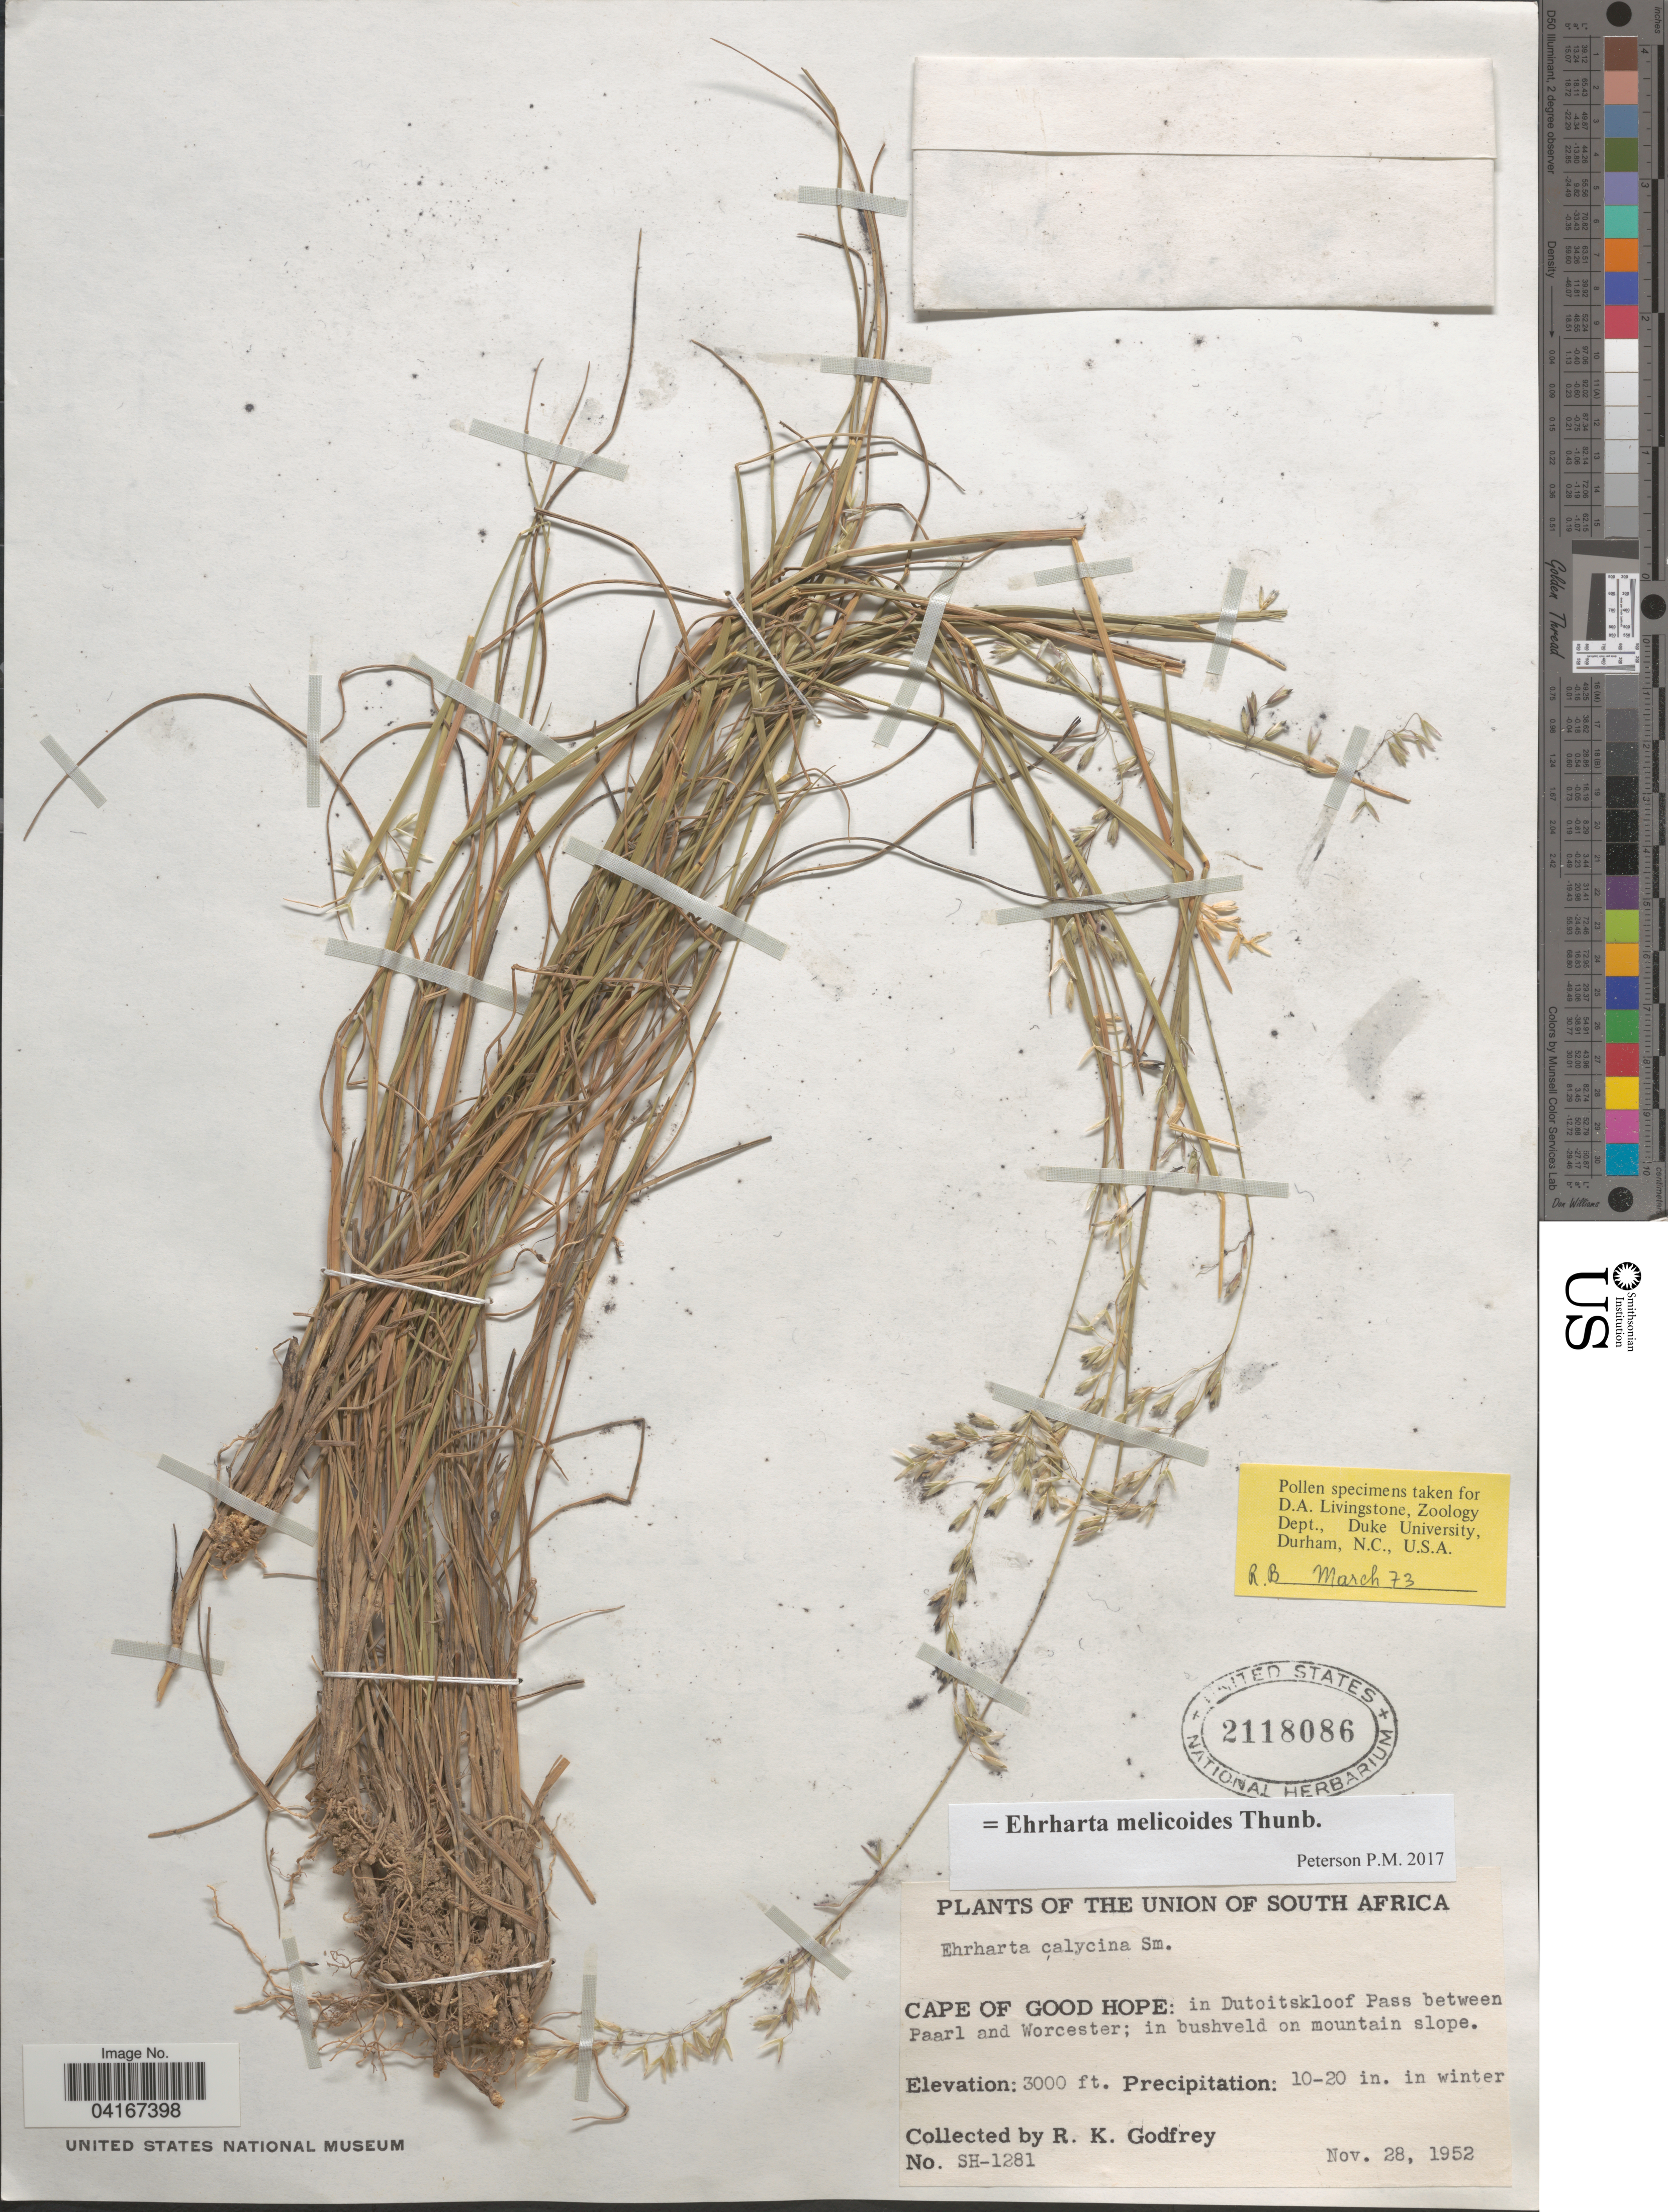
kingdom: Plantae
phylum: Tracheophyta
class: Liliopsida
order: Poales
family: Poaceae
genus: Ehrharta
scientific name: Ehrharta melicoides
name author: Thunb.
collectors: R. K. Godfrey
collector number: SH-1281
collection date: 1952-11-28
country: South Africa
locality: The Union of South Africa. Cape of Good Hope: in Dutoitskloof Pass between Paarl and Worcester; in bushveld on mountain slope.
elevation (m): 914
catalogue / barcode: US 2118086